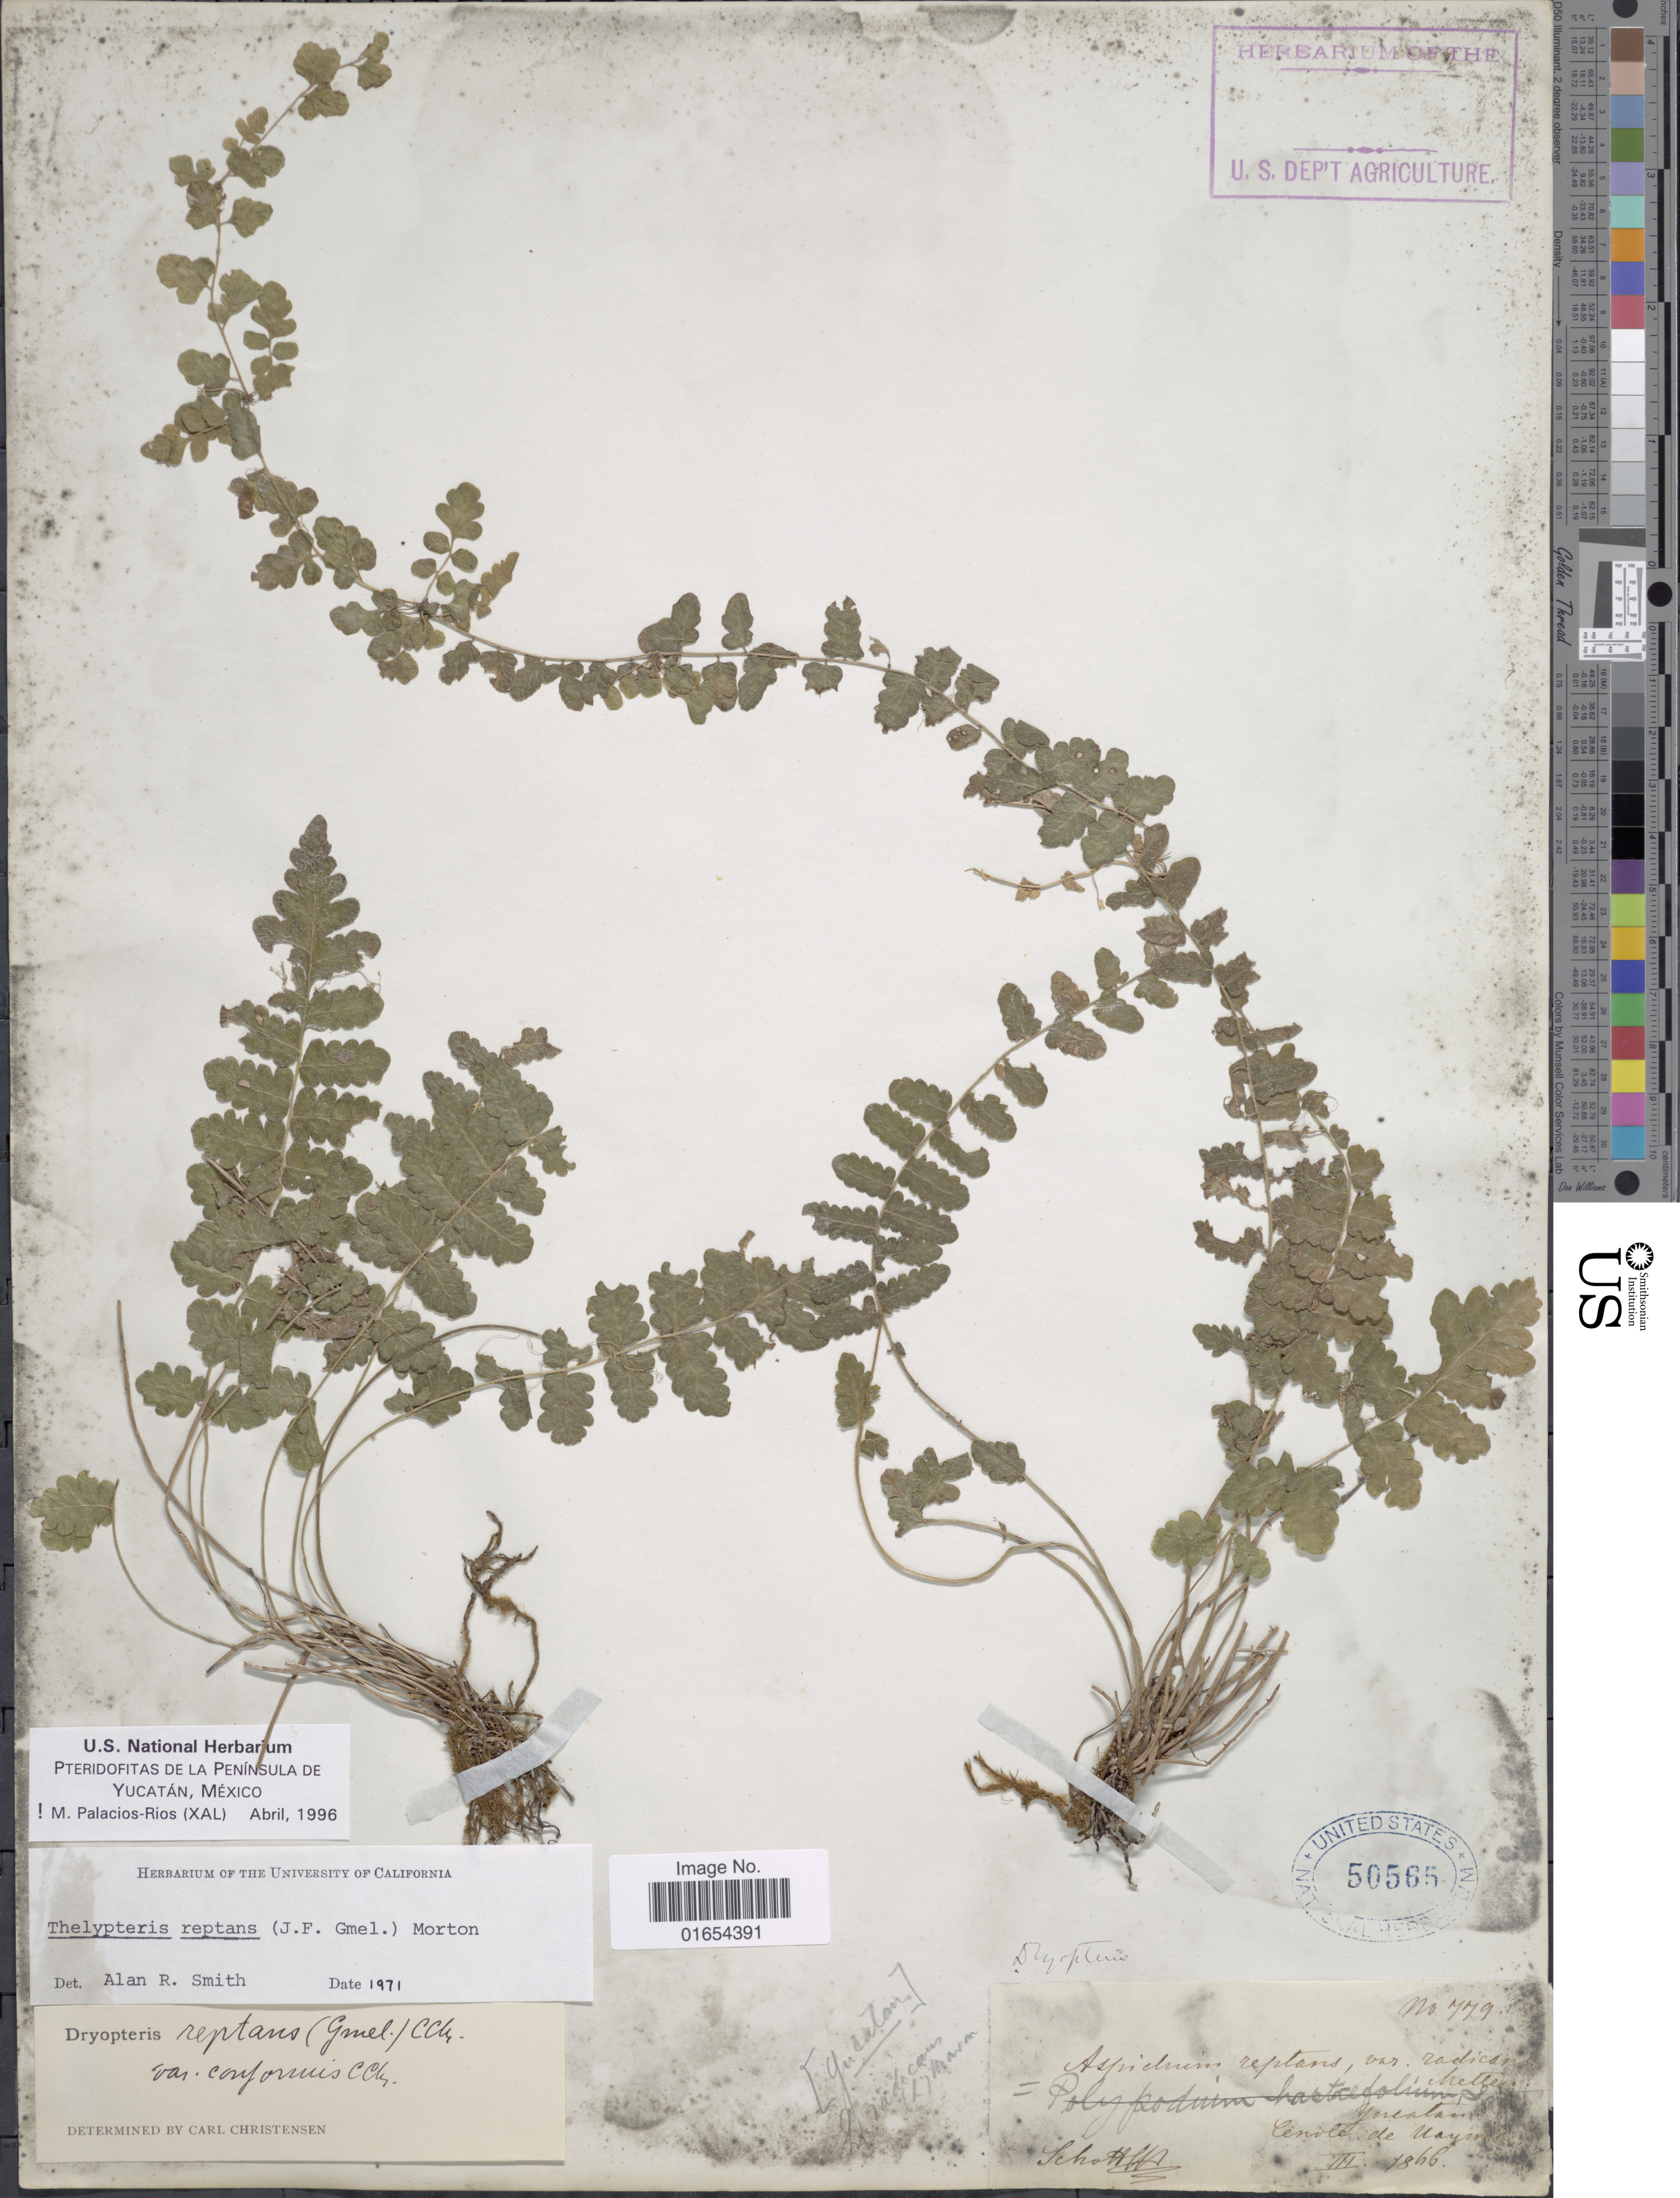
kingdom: Plantae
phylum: Tracheophyta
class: Polypodiopsida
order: Polypodiales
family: Thelypteridaceae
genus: Goniopteris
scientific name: Goniopteris reptans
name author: (J.F. Gmel.) C. Presl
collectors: M. Schott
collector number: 779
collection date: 1866-03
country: Mexico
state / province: Yucatán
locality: Cenote de Nayirit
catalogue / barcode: US 50565